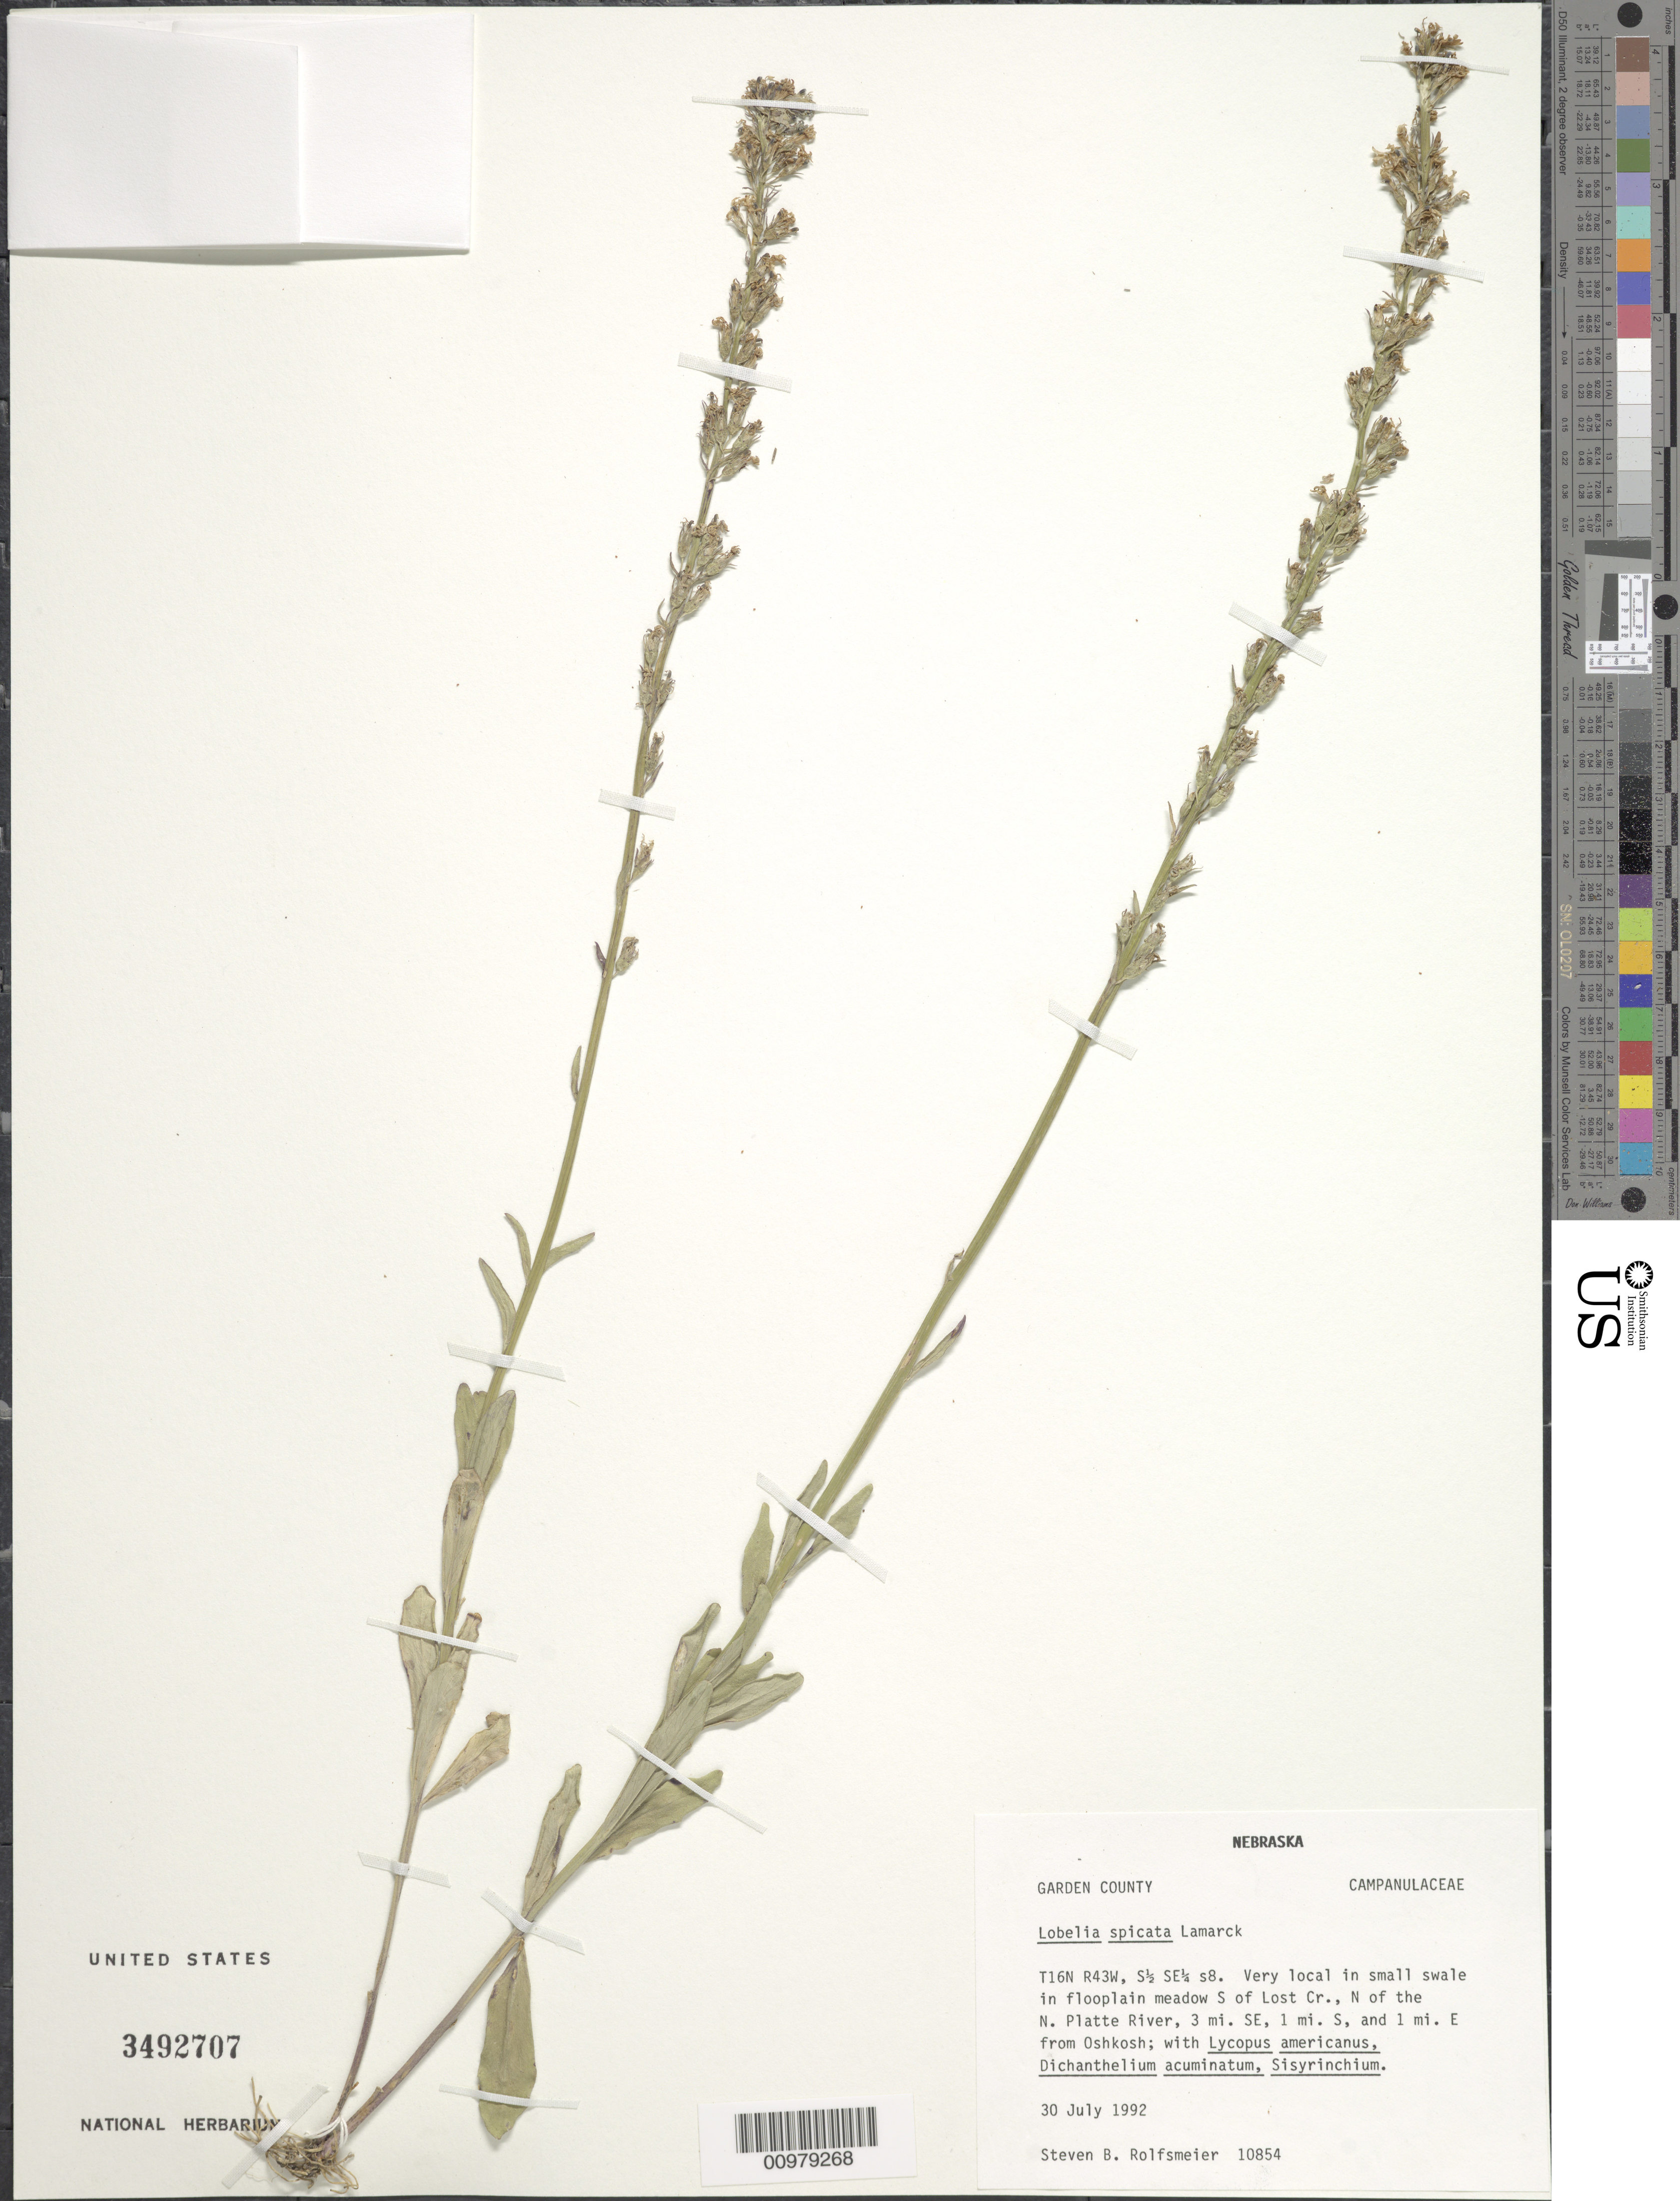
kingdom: Plantae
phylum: Tracheophyta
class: Magnoliopsida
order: Asterales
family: Campanulaceae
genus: Lobelia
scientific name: Lobelia spicata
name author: Lam.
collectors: S. Rolfsmeier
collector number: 10854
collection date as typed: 30 Jul 1992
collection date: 1992-07-30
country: United States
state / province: Nebraska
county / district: Perkins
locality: T16N R43W, S1/2 SE1/4 S8. S of Lost Creek, north of the Platte River, 3 mi. SE, 1 mi. S and 1 mi. E from Oshkosh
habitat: in small swale in floodplain meadow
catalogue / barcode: US 3492707